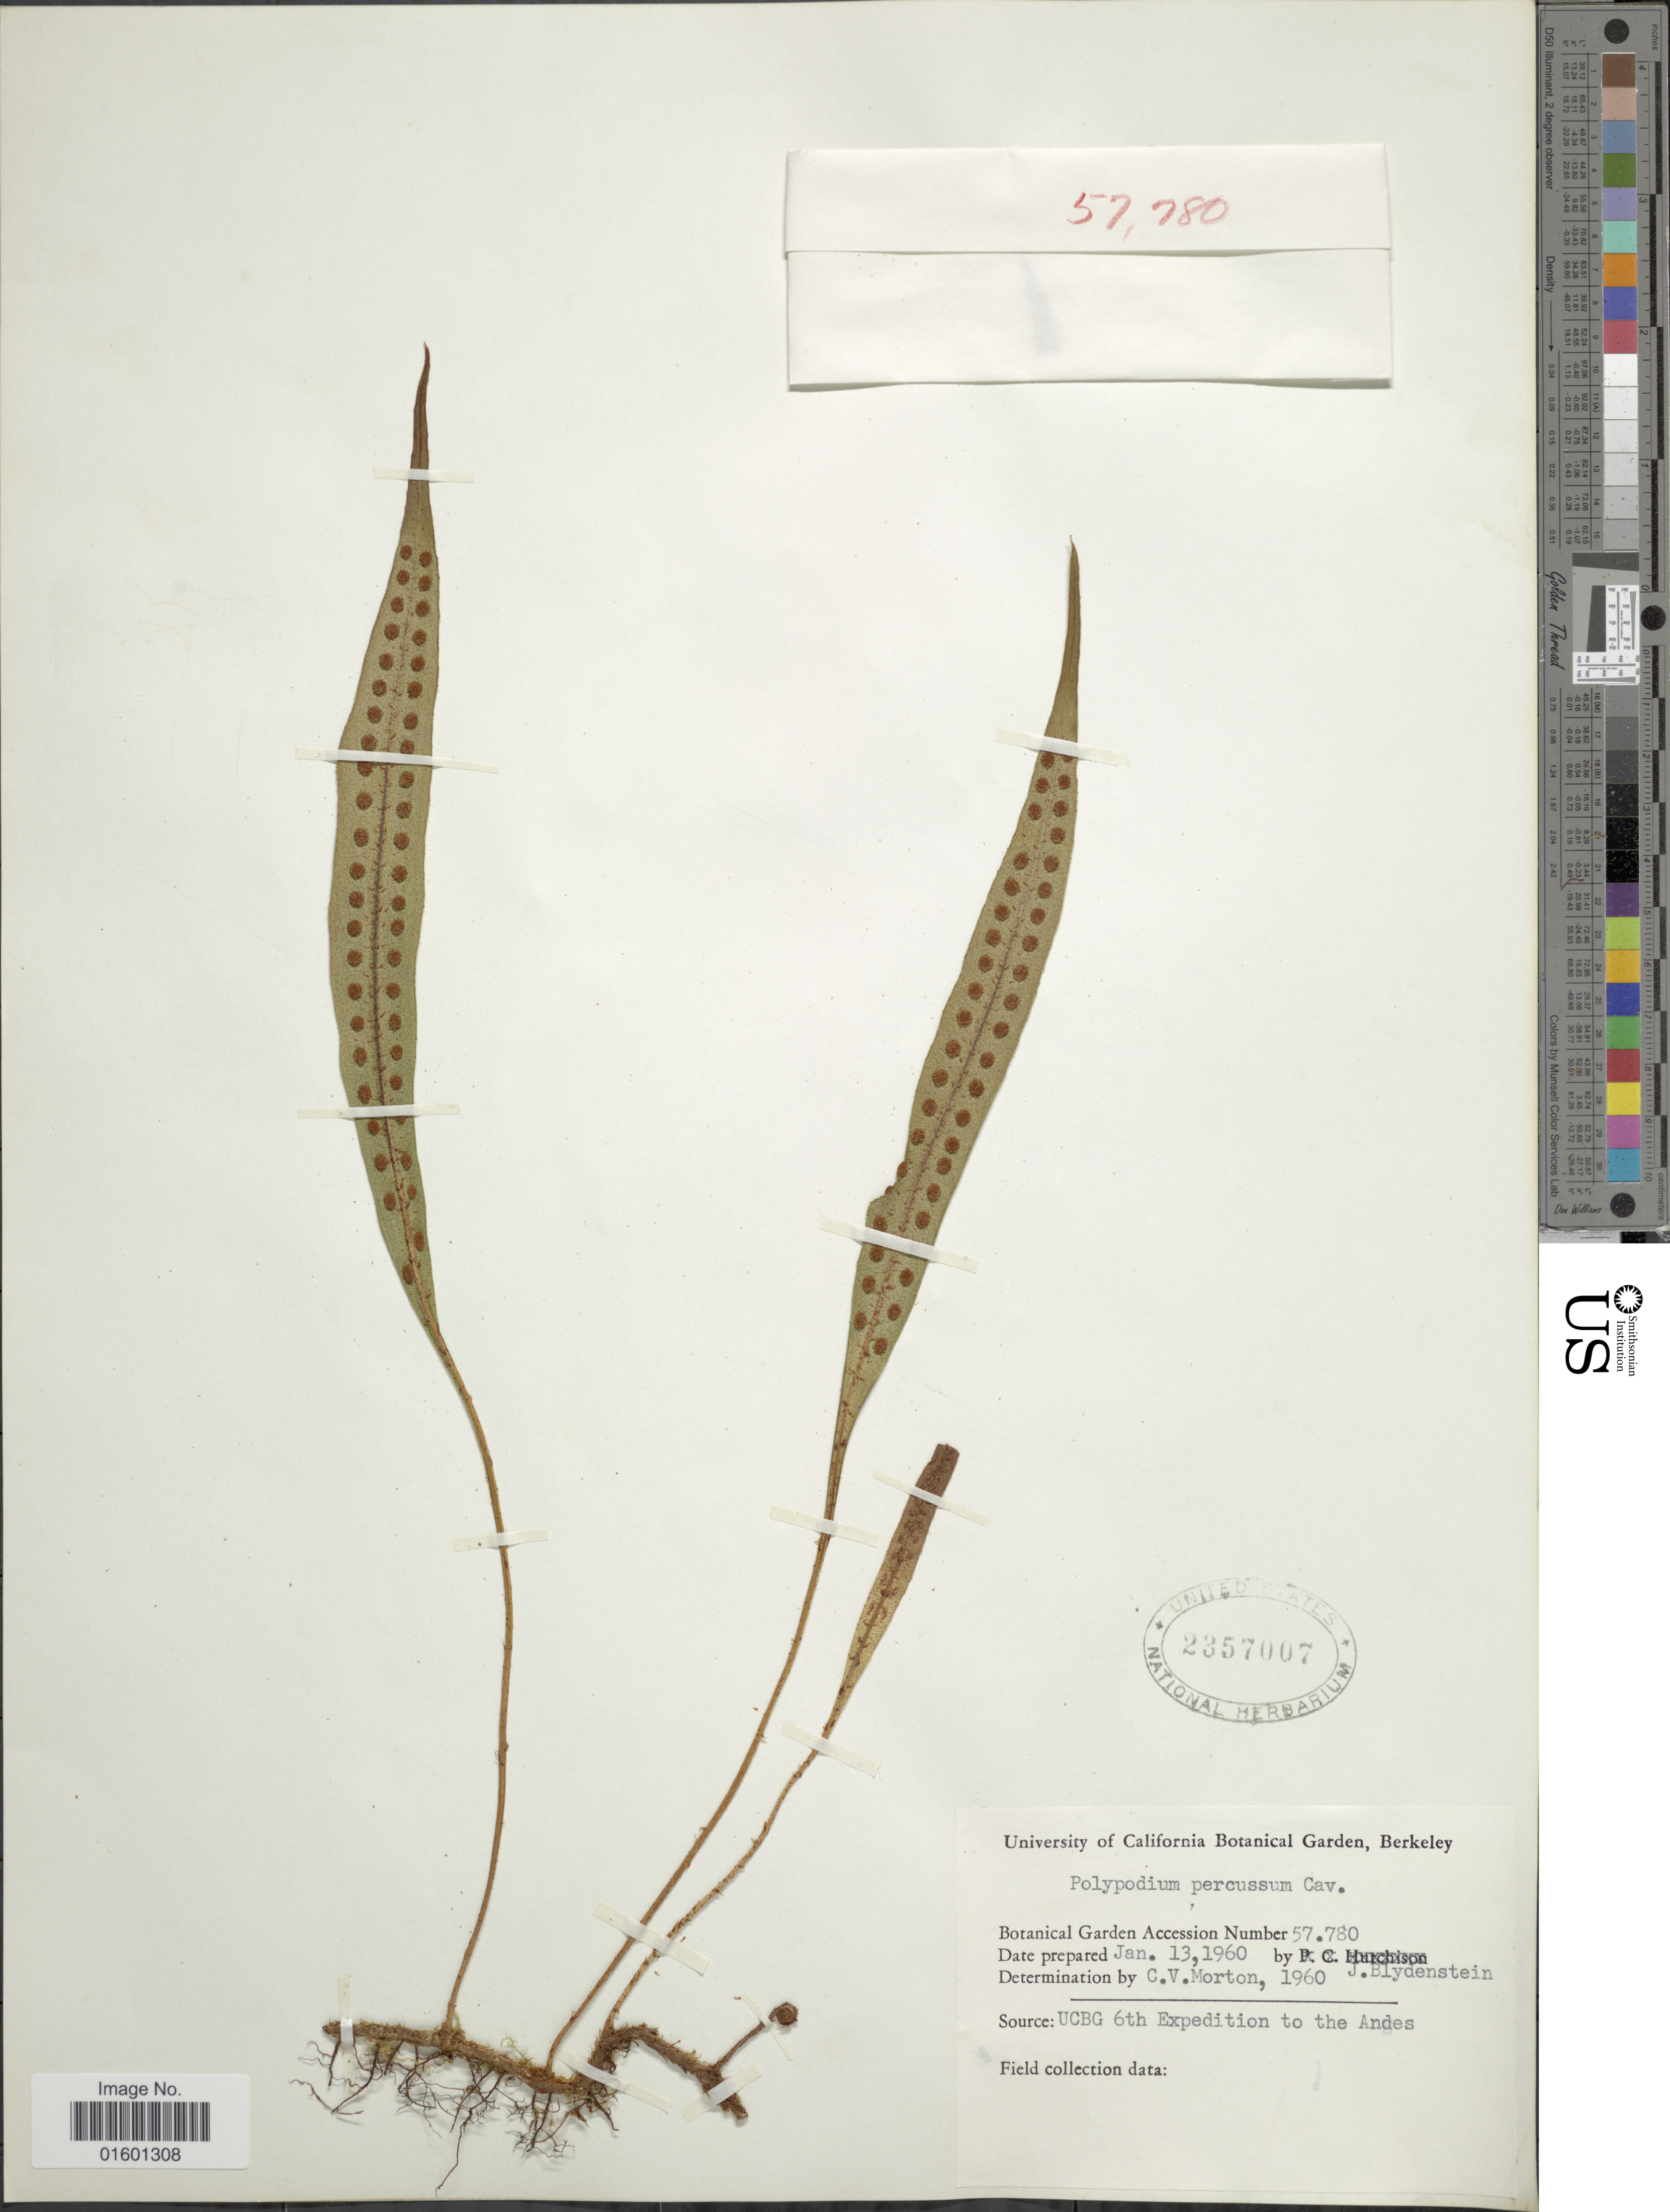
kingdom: Plantae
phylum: Tracheophyta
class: Polypodiopsida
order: Polypodiales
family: Polypodiaceae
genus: Microgramma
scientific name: Microgramma percussa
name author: (Cav.) de la Sota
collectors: J. Blydenstein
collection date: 1960-01-13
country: United States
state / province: California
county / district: Alameda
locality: University of California Botanical Garden, Berkeley, Botanical Garden Accession Number 57.780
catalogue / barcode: US 2357007